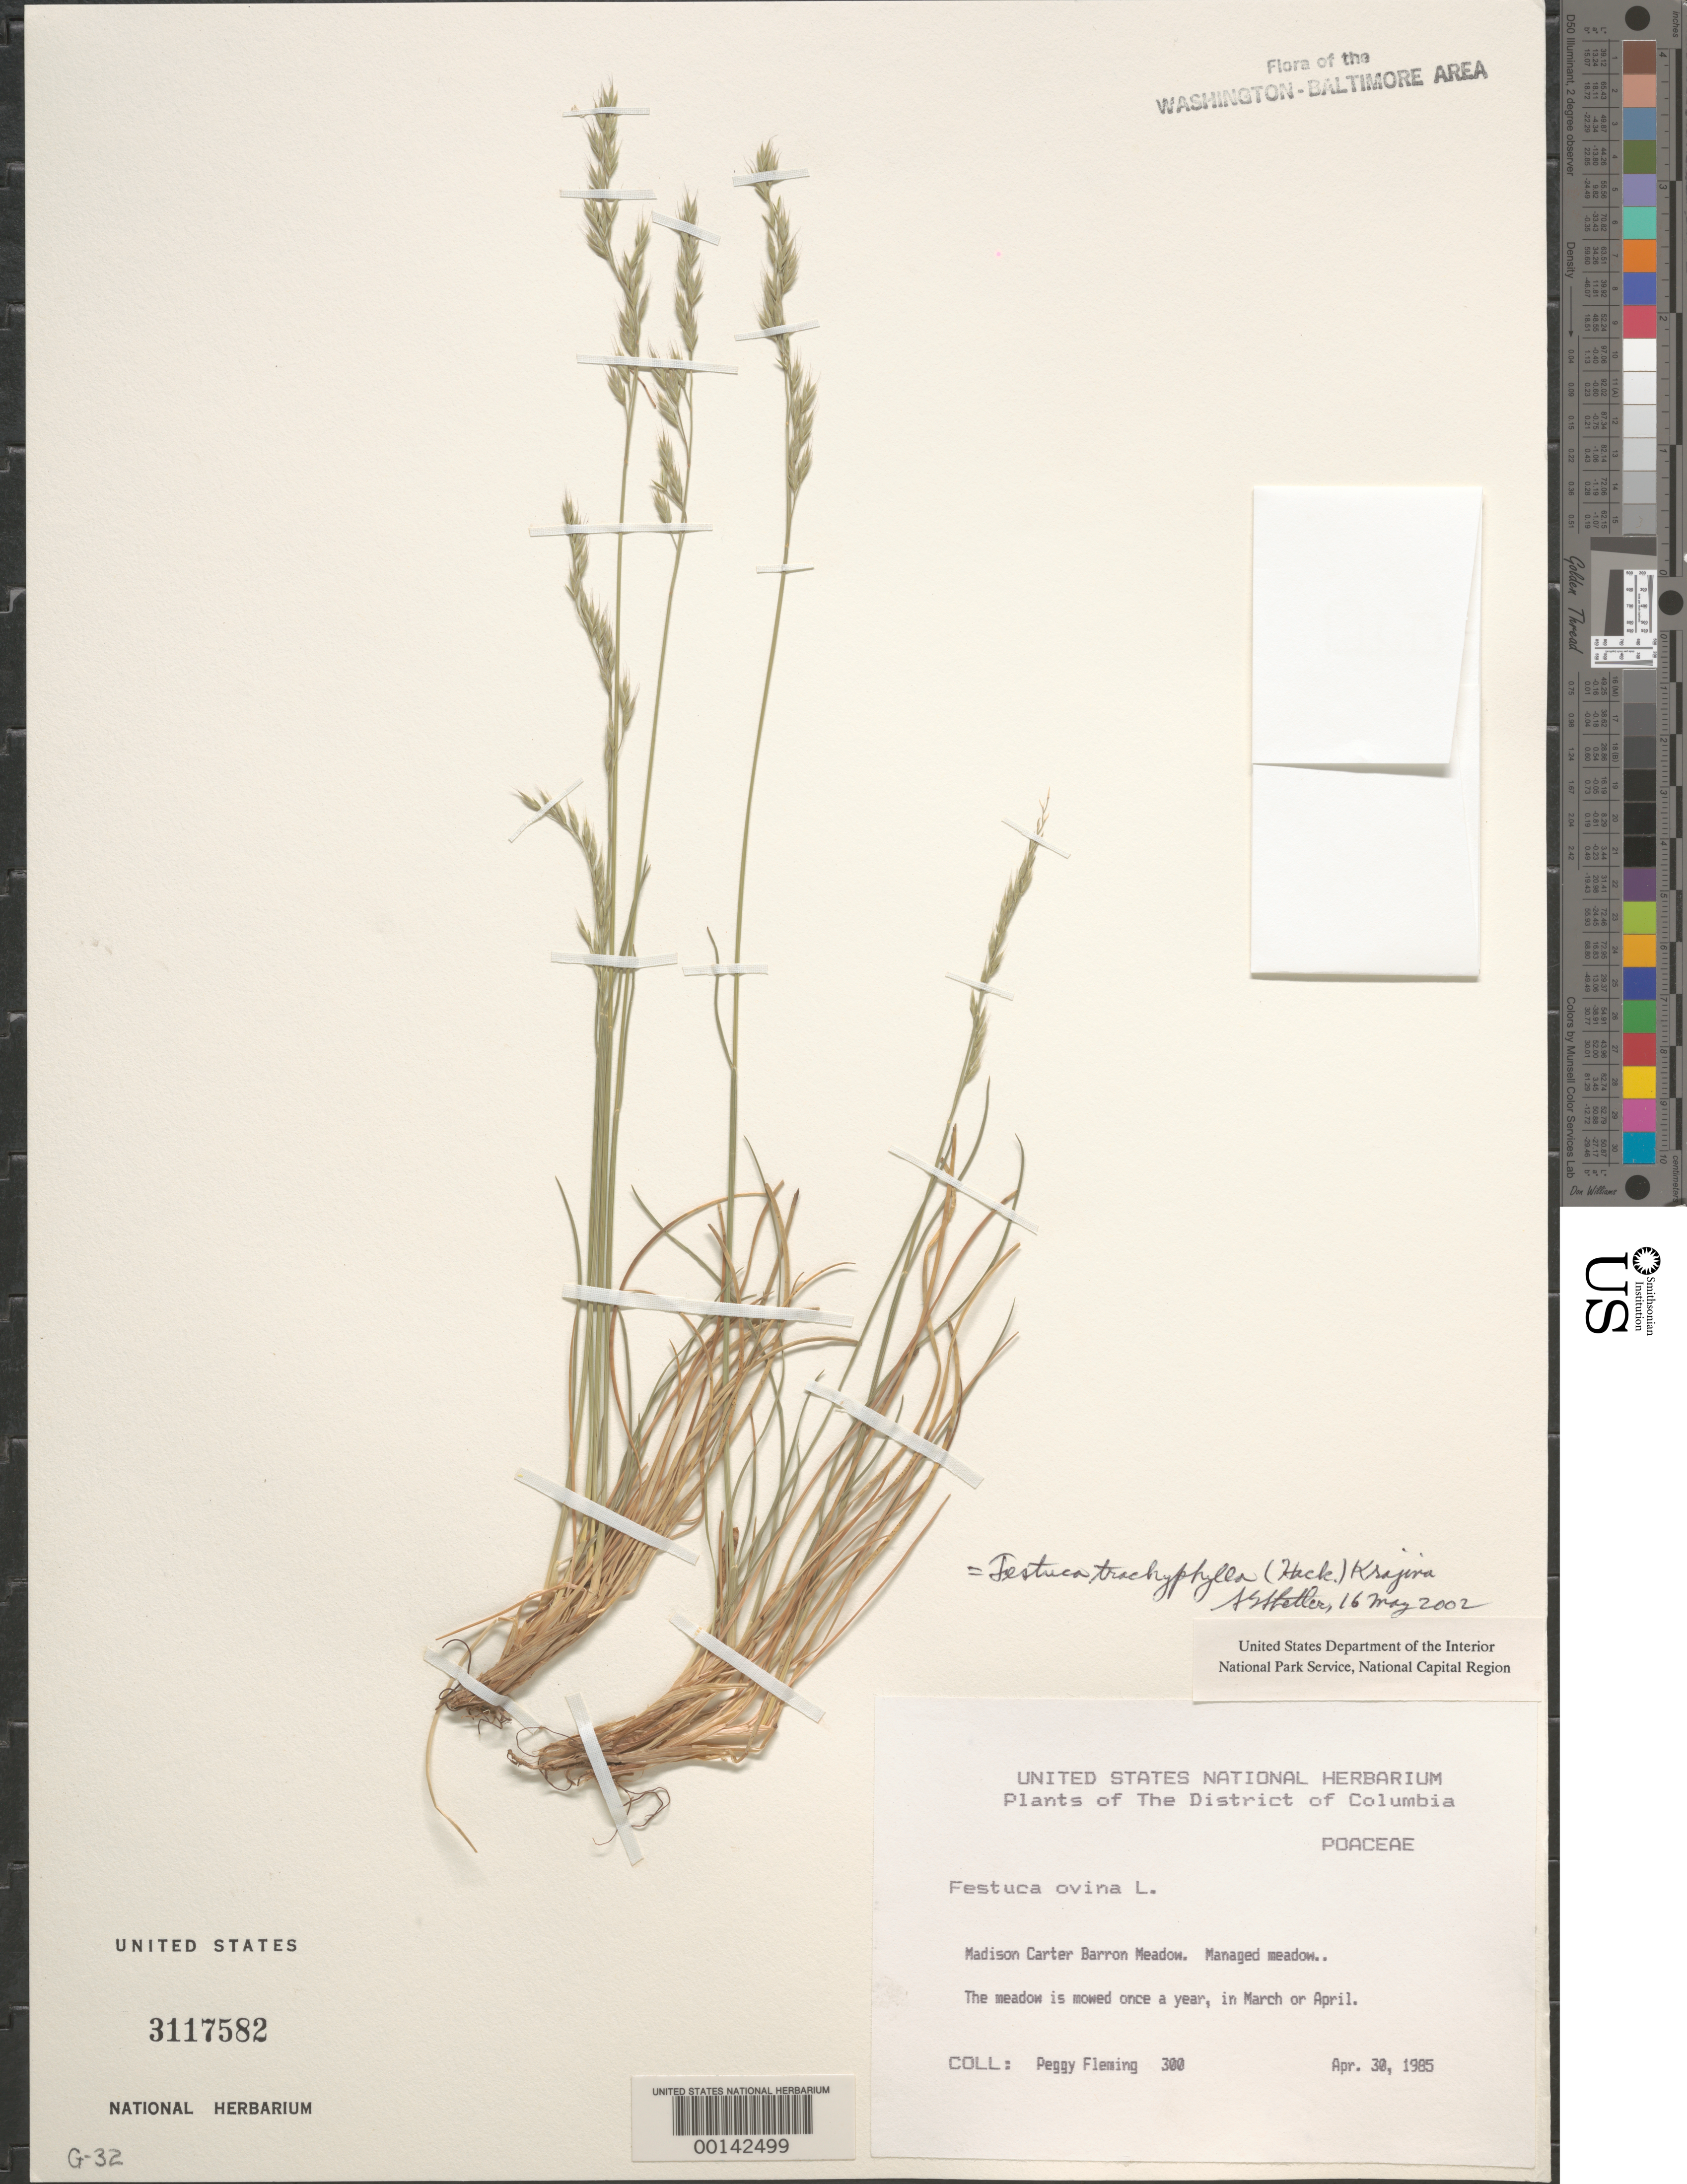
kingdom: Plantae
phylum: Tracheophyta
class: Liliopsida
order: Poales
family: Poaceae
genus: Festuca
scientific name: Festuca trachyphylla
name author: (Hack.) Krajina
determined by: Shetler, Stanwyn G., (US), NMNH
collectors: P. Fleming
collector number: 300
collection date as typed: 30 Apr 1985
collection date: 1985-04-30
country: United States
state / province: District of Columbia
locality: Rock Creek Park, Madison Carter Barron meadow, E of 16th Street at Kennedy St., NW Rock Creek Park and Vicinity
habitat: Managed meadow.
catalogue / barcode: US 3117582